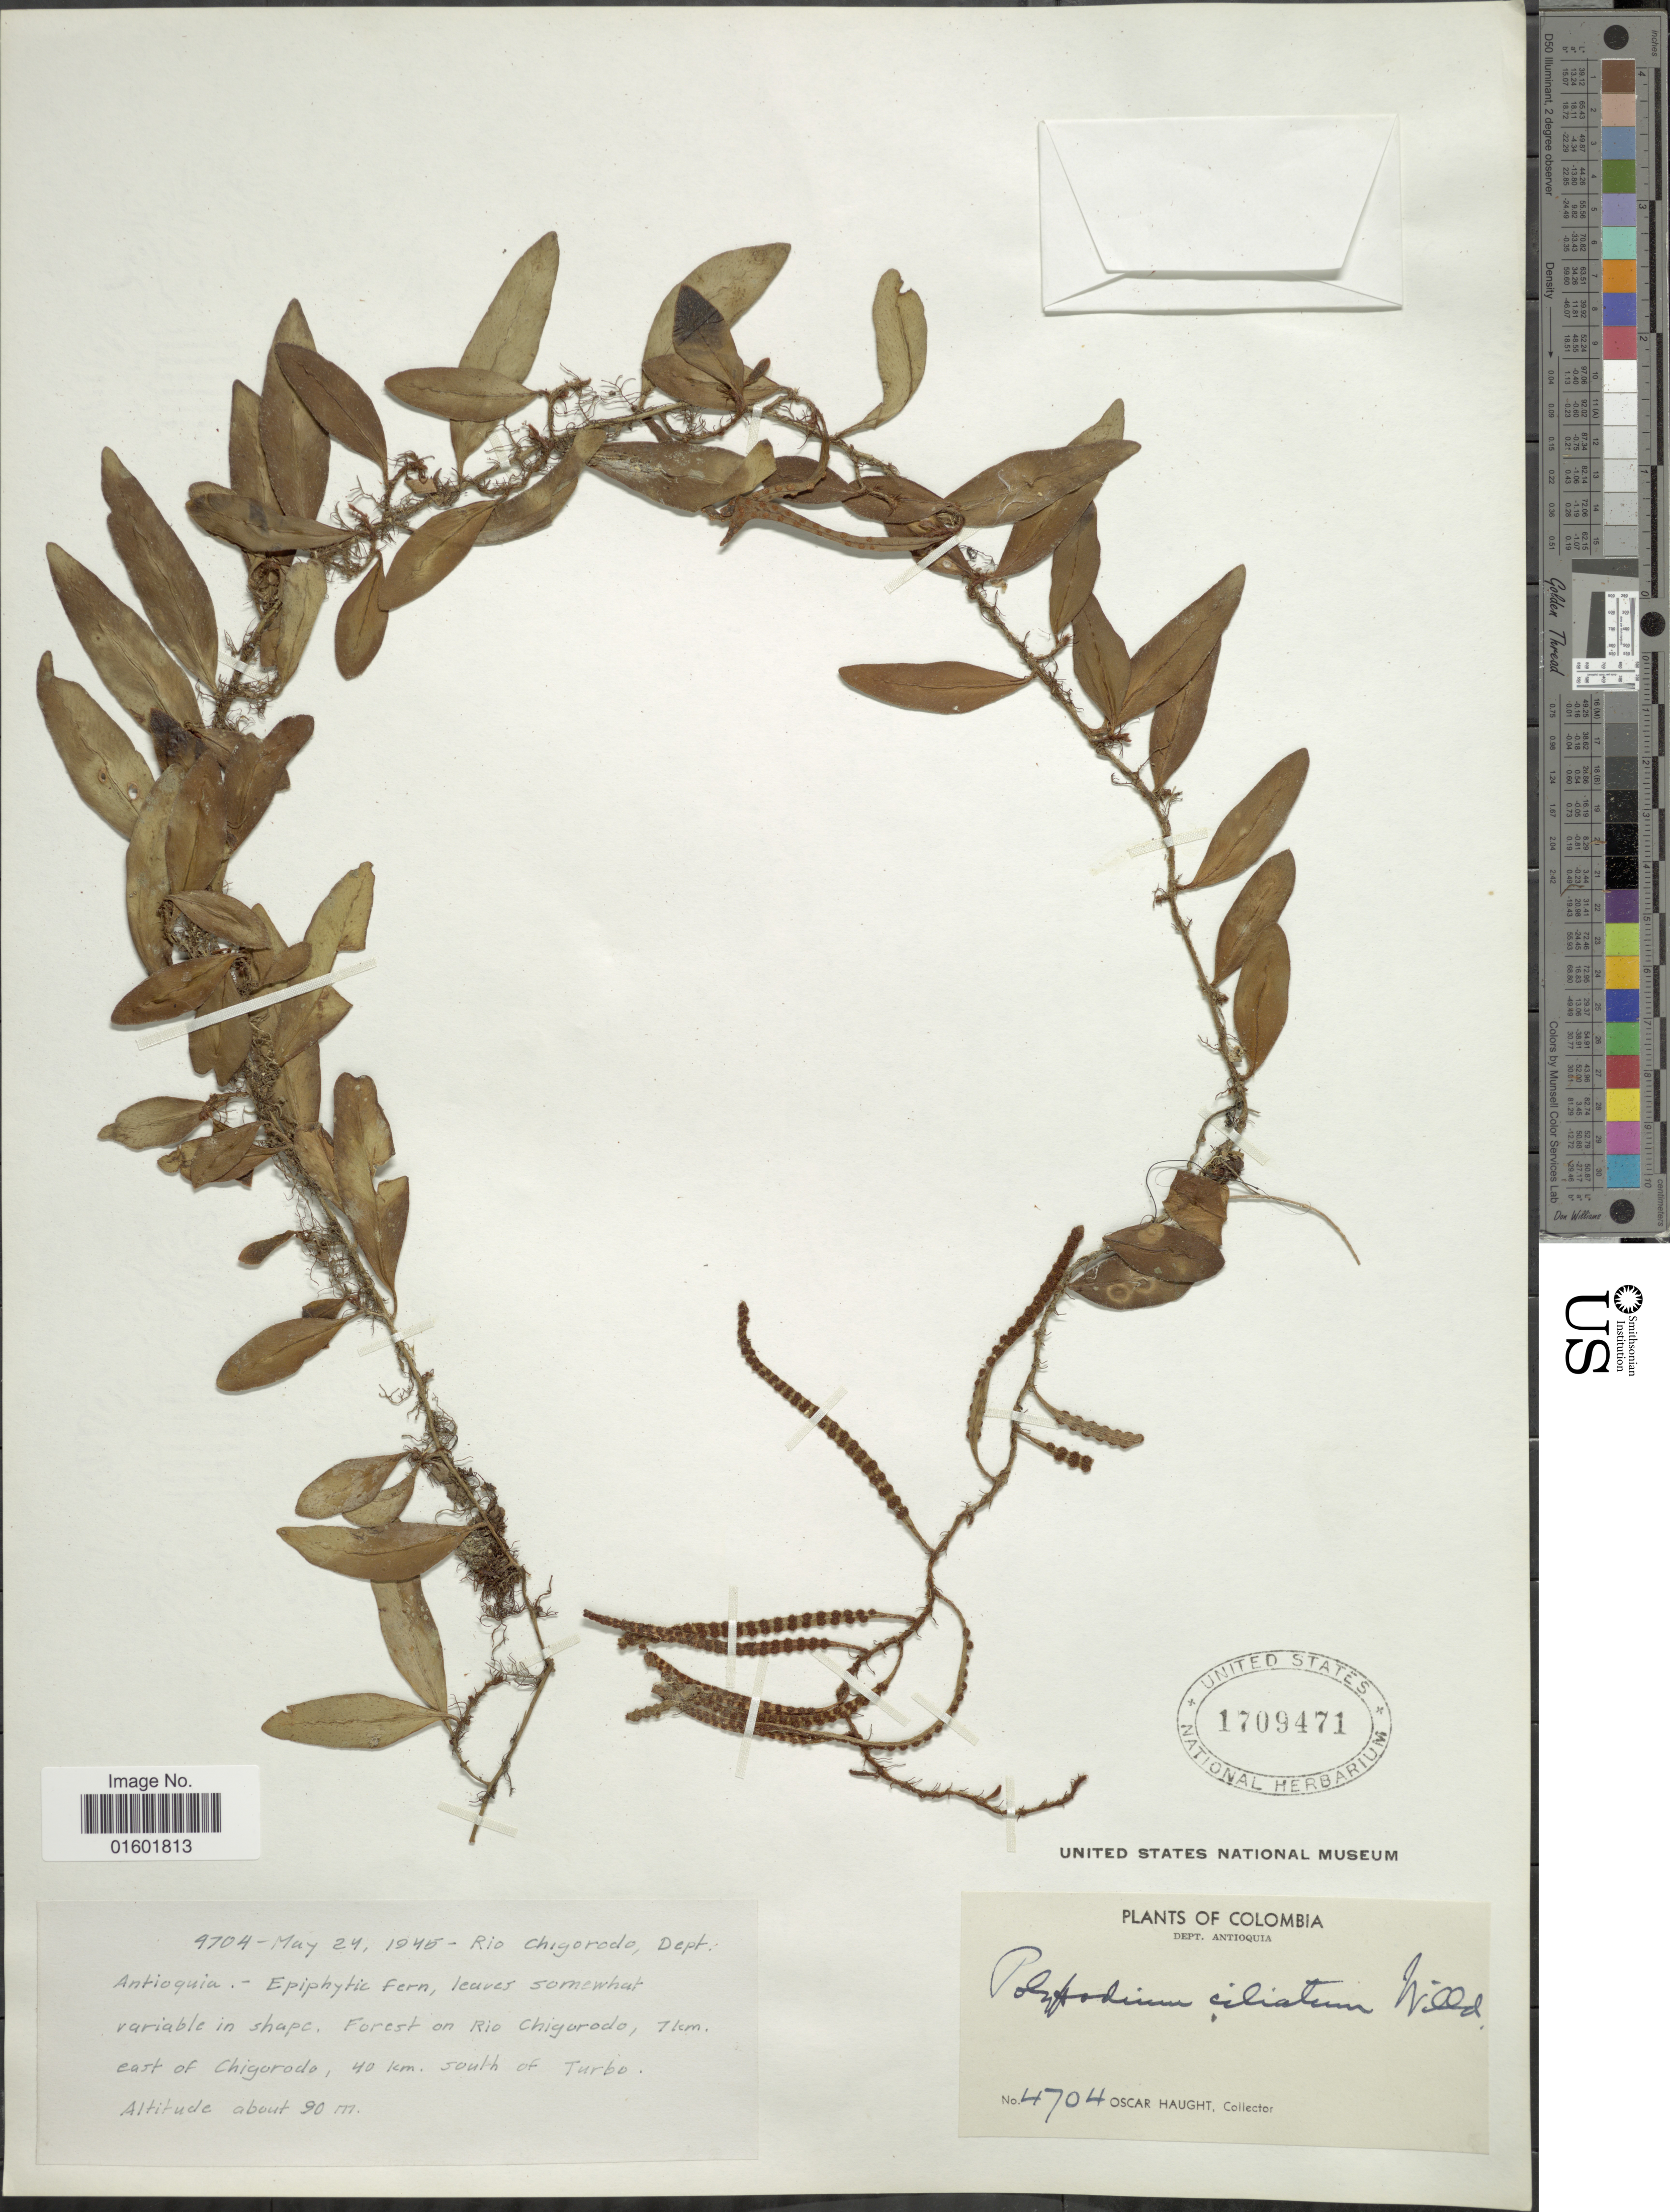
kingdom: Plantae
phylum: Tracheophyta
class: Polypodiopsida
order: Polypodiales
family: Polypodiaceae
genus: Microgramma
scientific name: Microgramma reptans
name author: (Cav.) A.R. Sm.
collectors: O. L. Haught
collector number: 4704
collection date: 1945-05-24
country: Colombia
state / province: Antioquia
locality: Rio Chigorodo. Forest on Rio Chigarodo, 7 km east of Chigorodo, 40 km south of Turbo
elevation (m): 90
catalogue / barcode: US 1709471